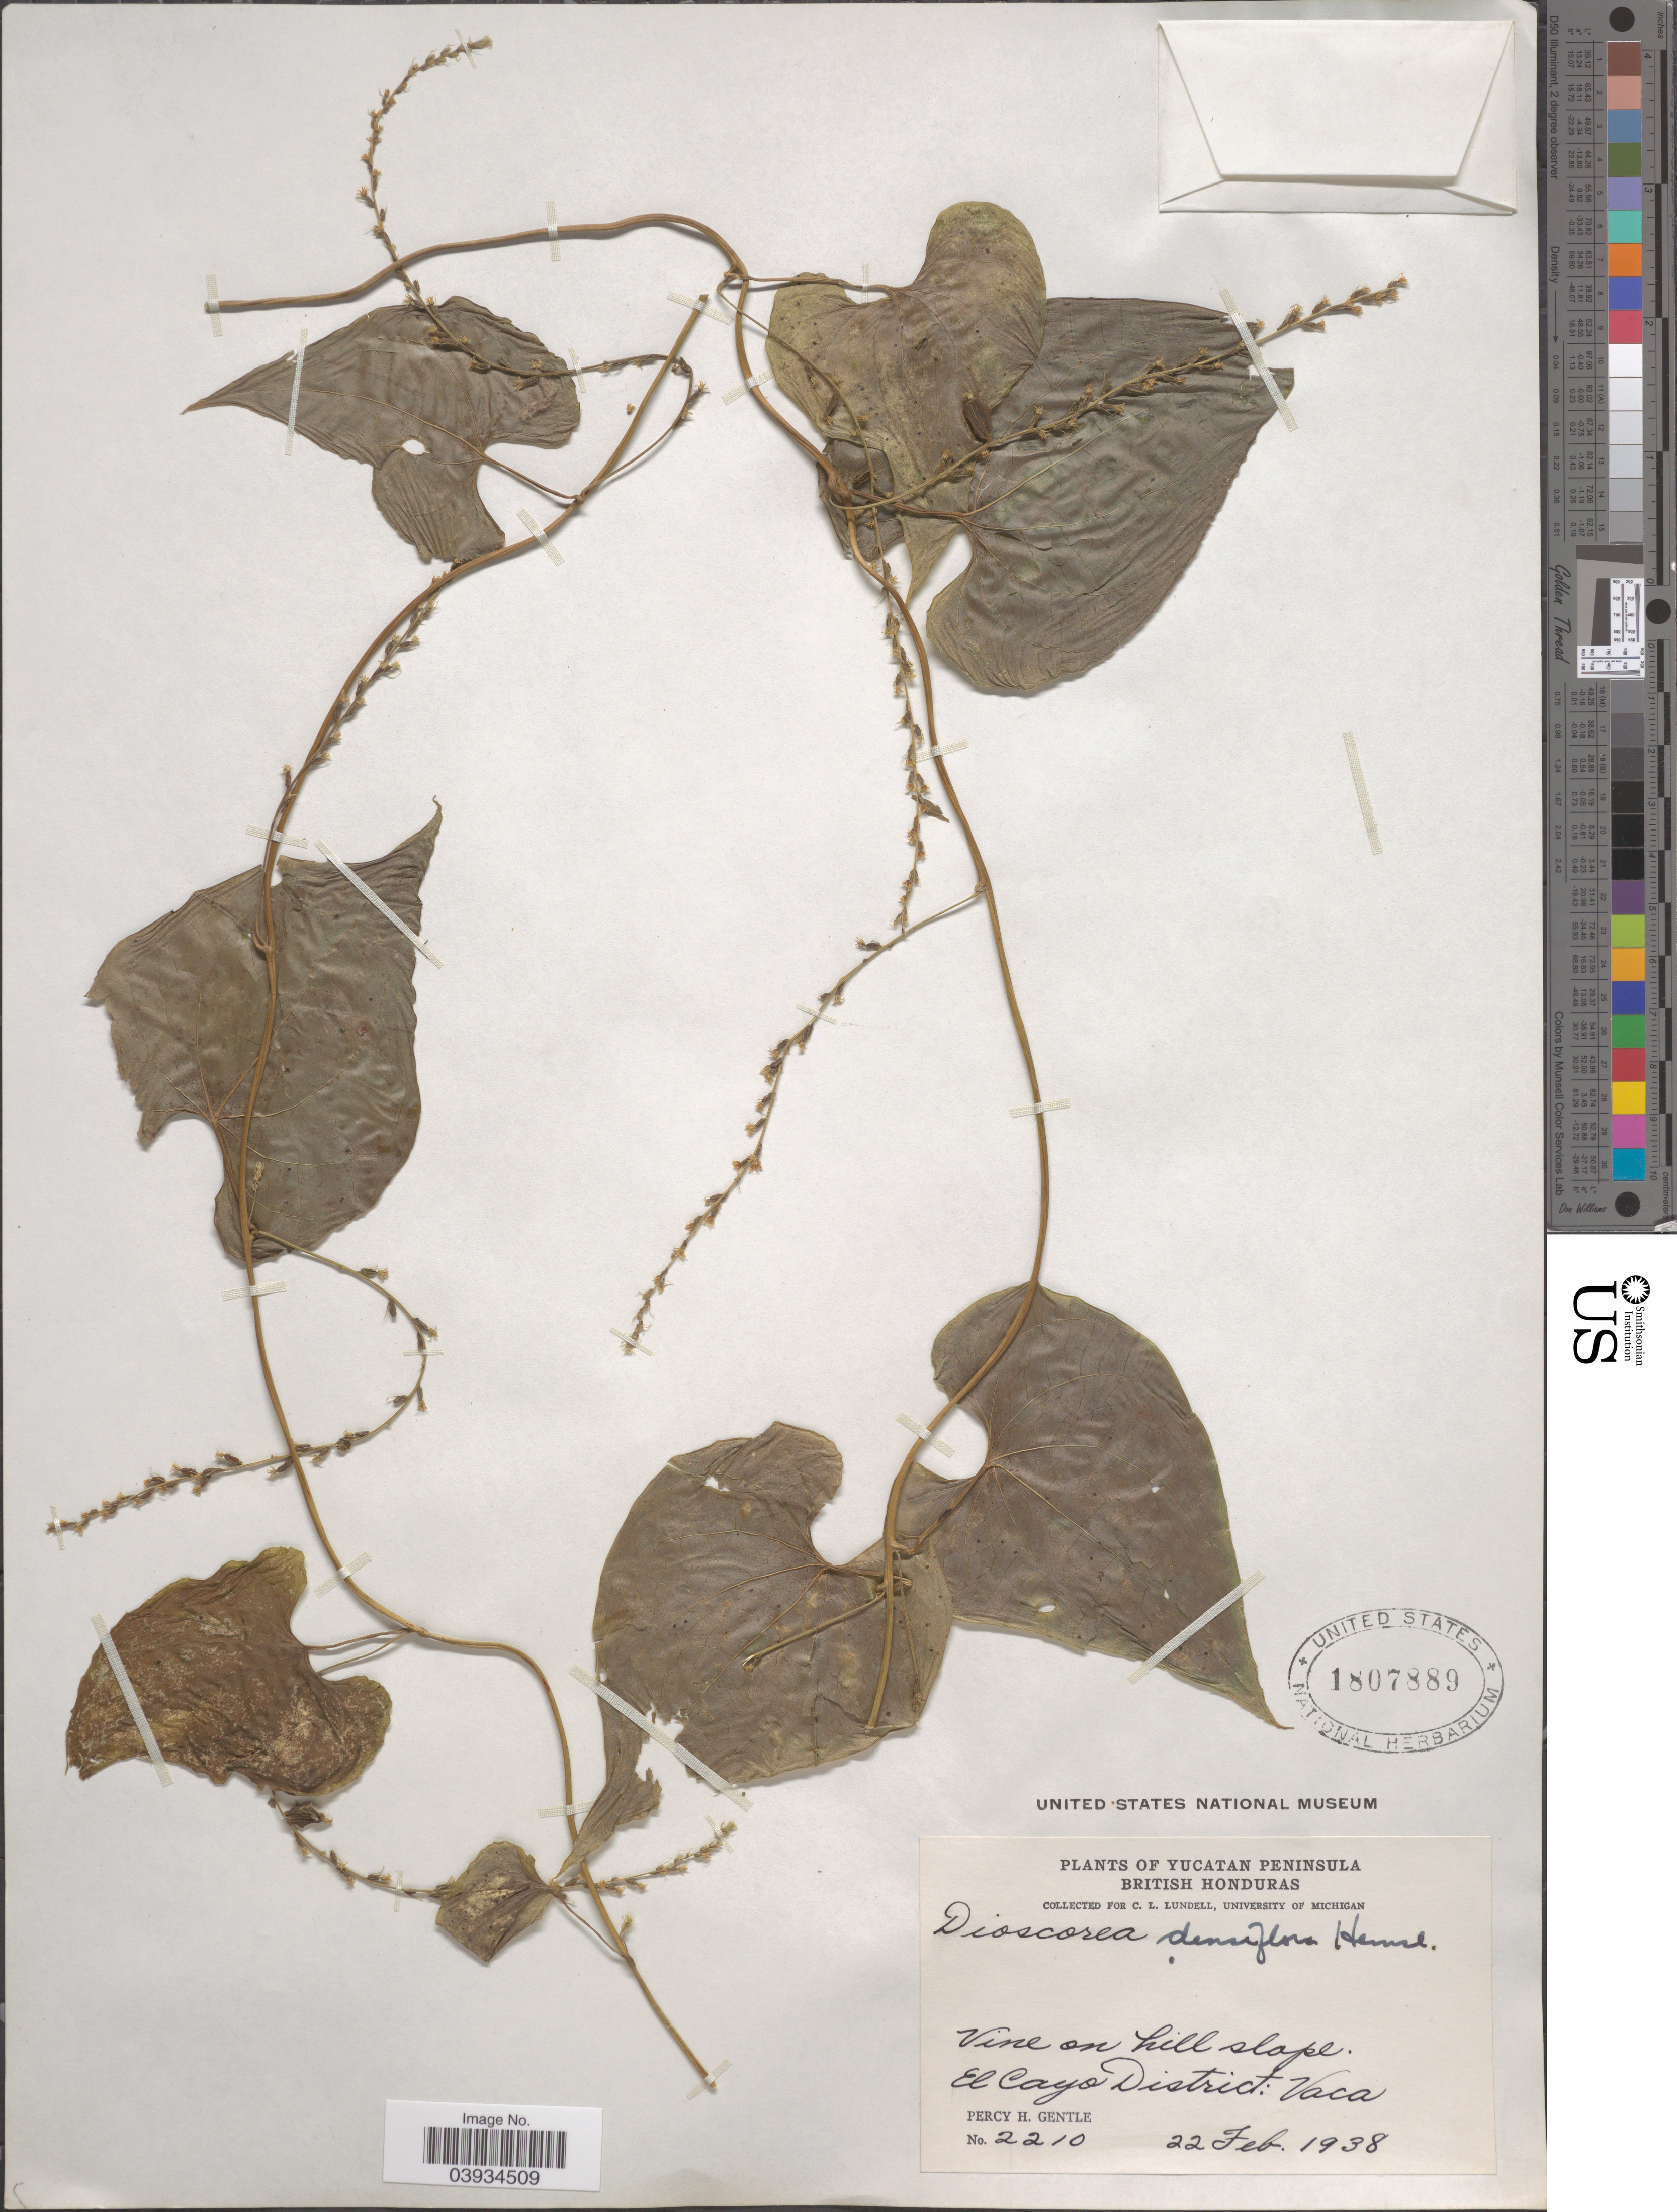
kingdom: Plantae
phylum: Tracheophyta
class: Liliopsida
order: Dioscoreales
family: Dioscoreaceae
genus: Dioscorea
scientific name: Dioscorea densiflora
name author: Hemsl.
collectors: P. H. Gentle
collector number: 2210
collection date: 1938-02-22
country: Belize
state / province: Cayo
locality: Yucatan Peninsula, British Honduras. El Cayo District: Vaca.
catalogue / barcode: US 1807889